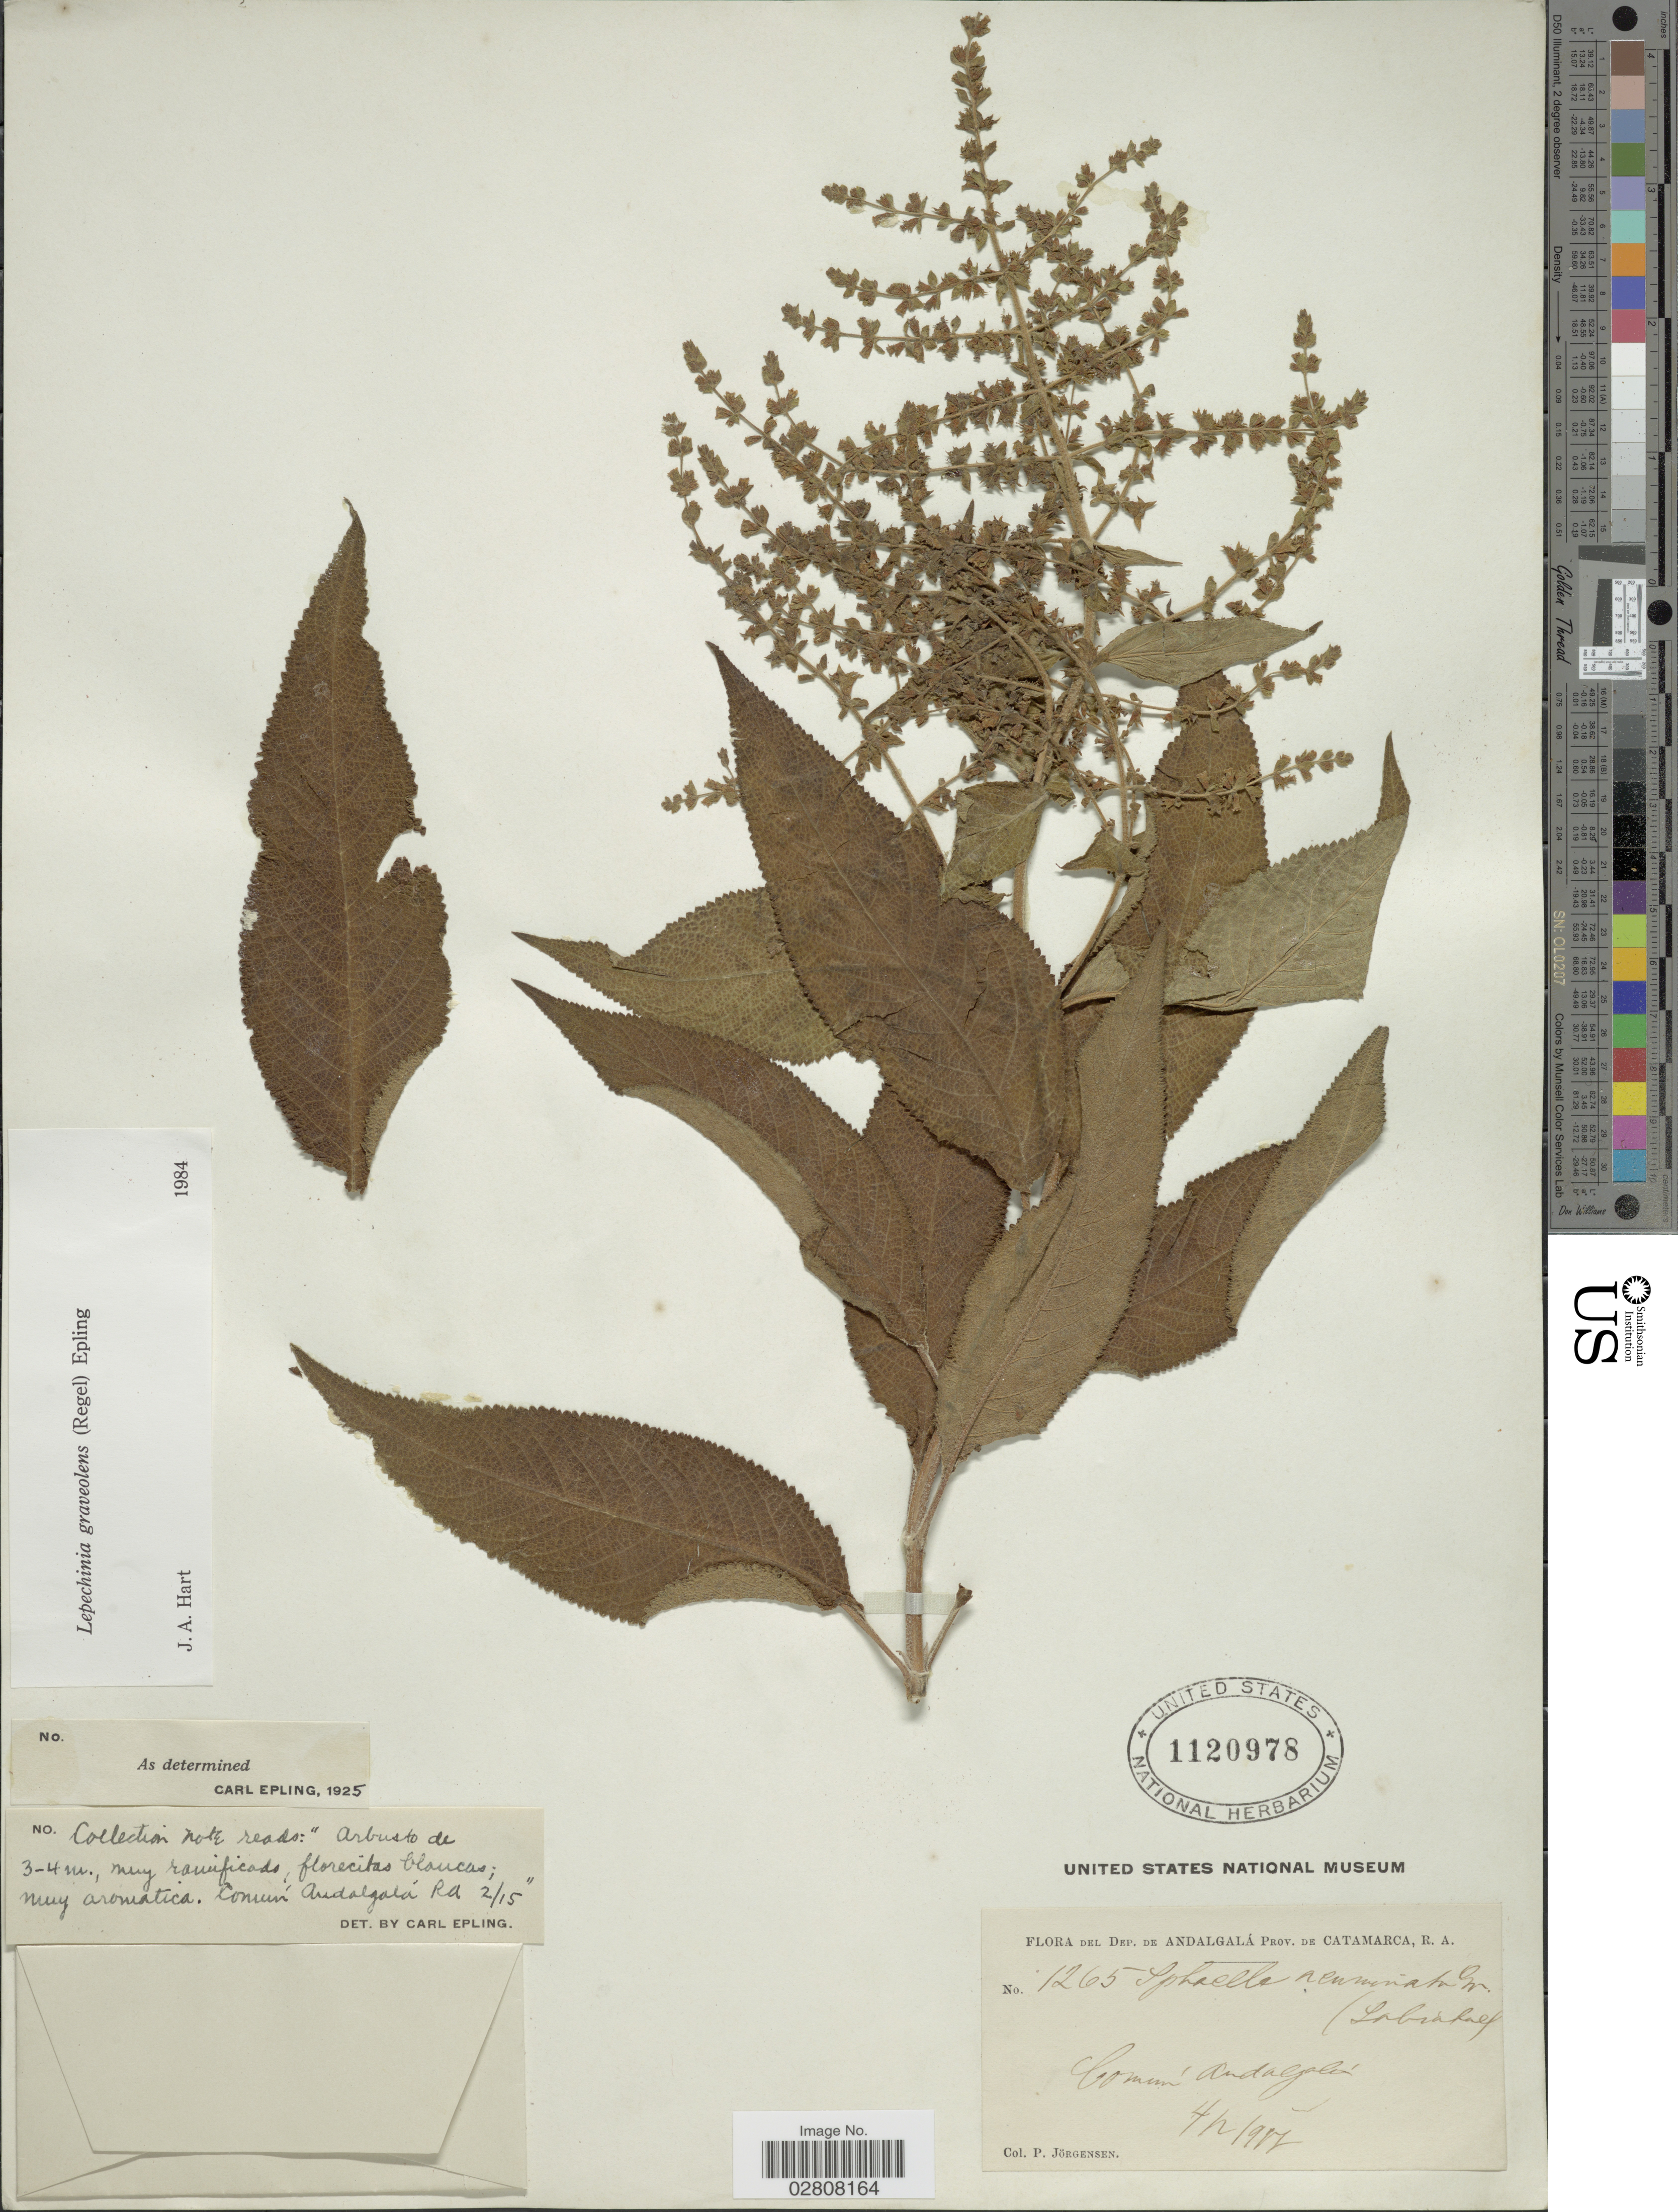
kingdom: Plantae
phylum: Tracheophyta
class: Magnoliopsida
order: Lamiales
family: Lamiaceae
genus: Lepechinia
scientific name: Lepechinia graveolens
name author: (Regel) Epling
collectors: P. Jörgensen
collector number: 1265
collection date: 1917-02-04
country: Argentina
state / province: Catamarca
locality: Dep. de Andalgalá Prov. de Catamarca, R.A. Común Andalgalá.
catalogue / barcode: US 1120978